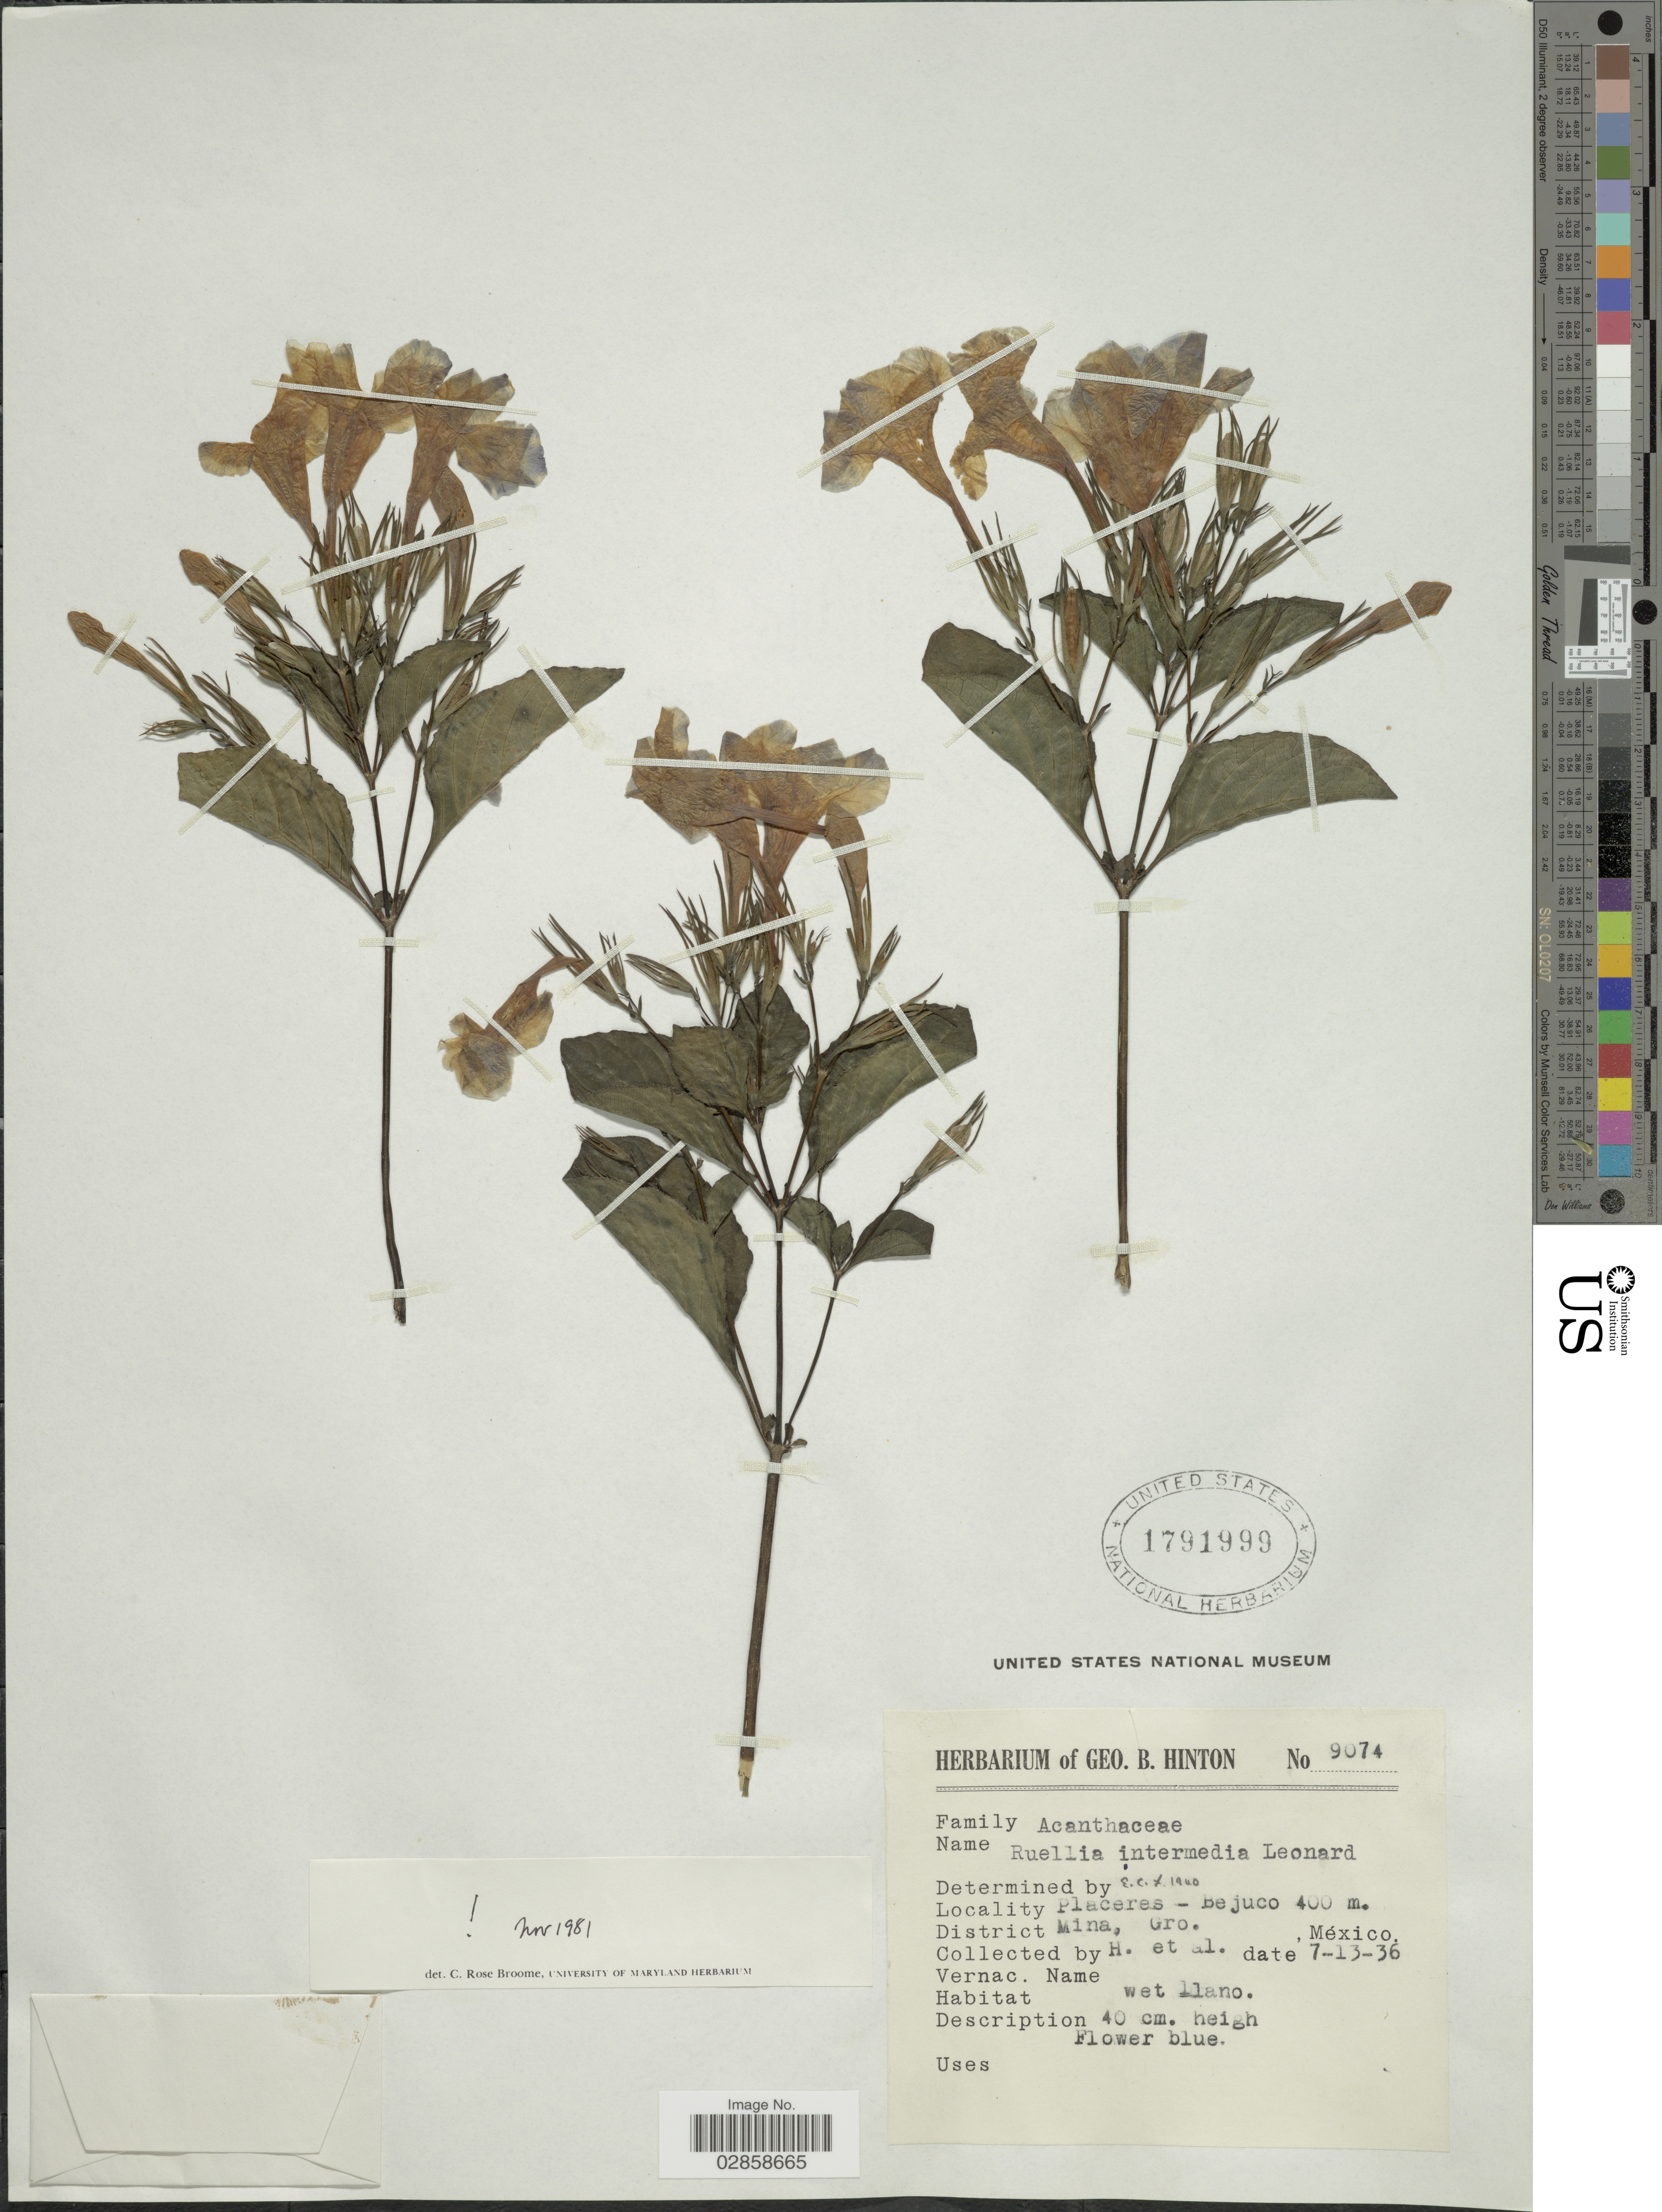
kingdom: Plantae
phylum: Tracheophyta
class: Magnoliopsida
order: Lamiales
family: Acanthaceae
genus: Ruellia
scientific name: Ruellia intermedia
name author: Leonard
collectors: G. B. Hinton & et al.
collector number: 9074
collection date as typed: Transcribed d/m/y: 13/7/36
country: Mexico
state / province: Guerrero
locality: Placeres-Bejuco. District Mina, Gro.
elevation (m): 400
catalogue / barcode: US 1791999